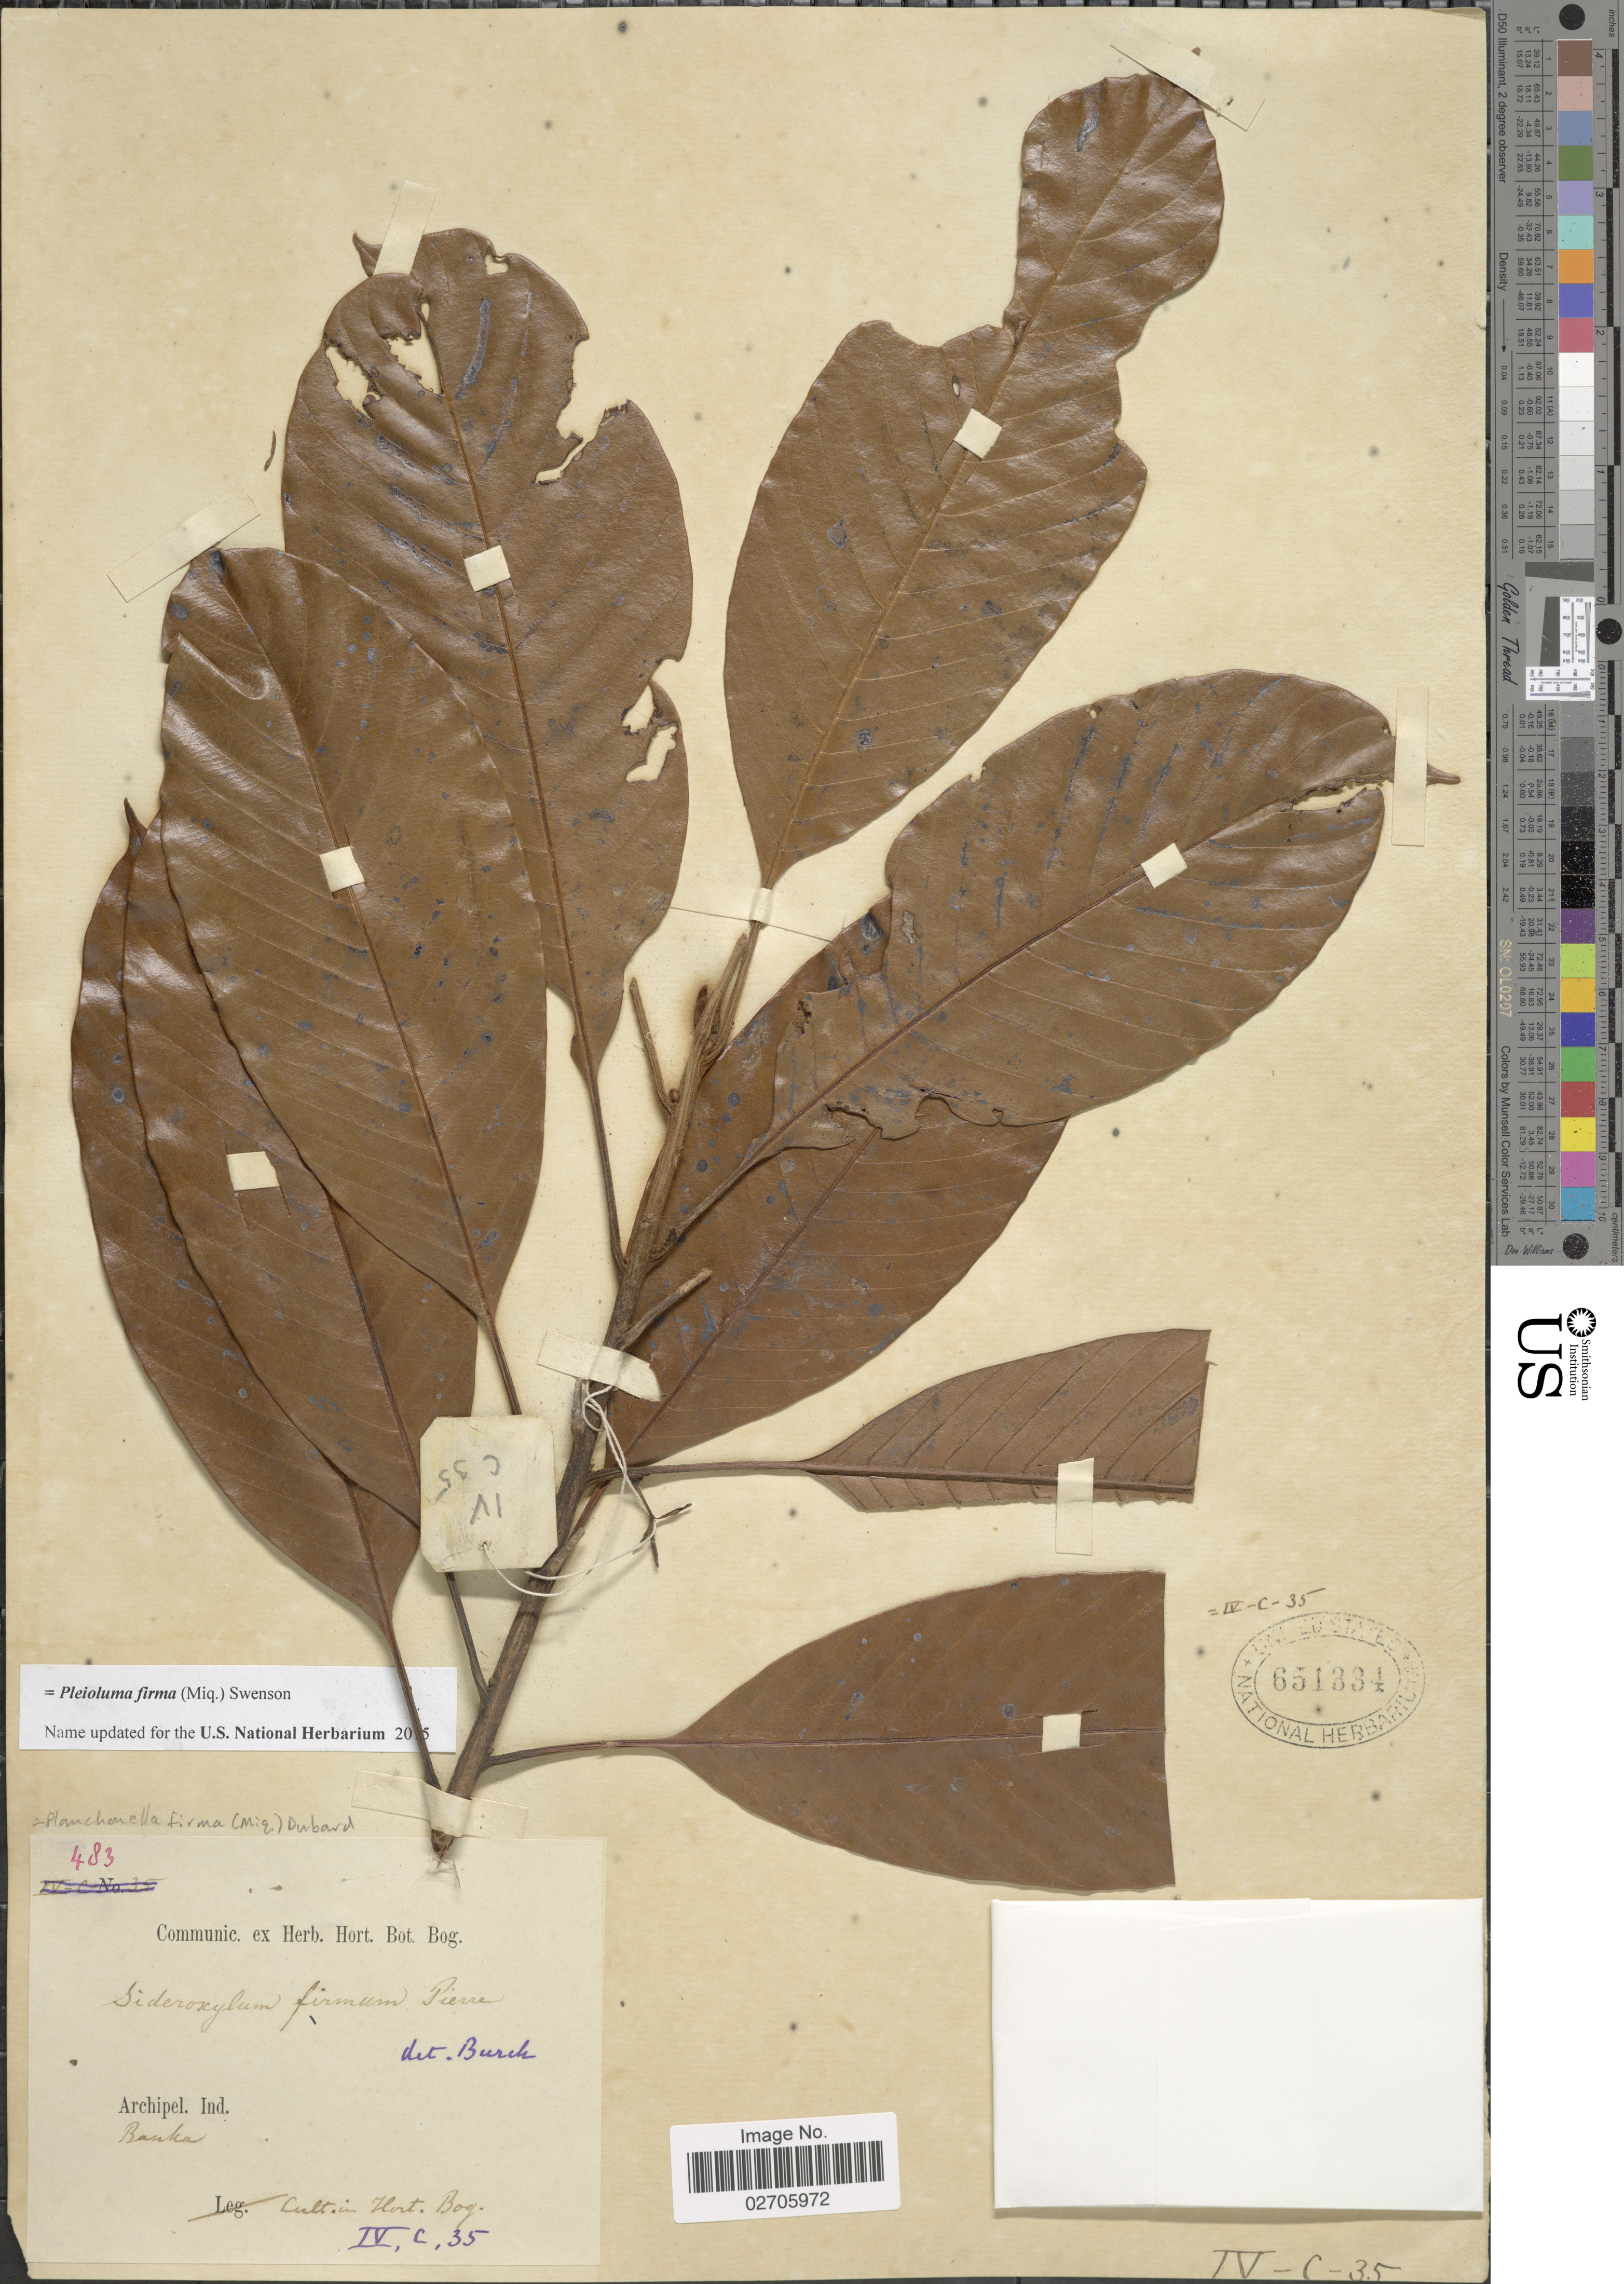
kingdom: Plantae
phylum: Tracheophyta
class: Magnoliopsida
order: Ericales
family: Sapotaceae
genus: Pleioluma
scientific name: Pleioluma firma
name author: (Miq.) Swenson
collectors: ex herb. Hort. Bot. Bog.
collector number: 483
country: India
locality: Archipel. Ind. Banka. Hort. Bog.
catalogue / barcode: US 651334